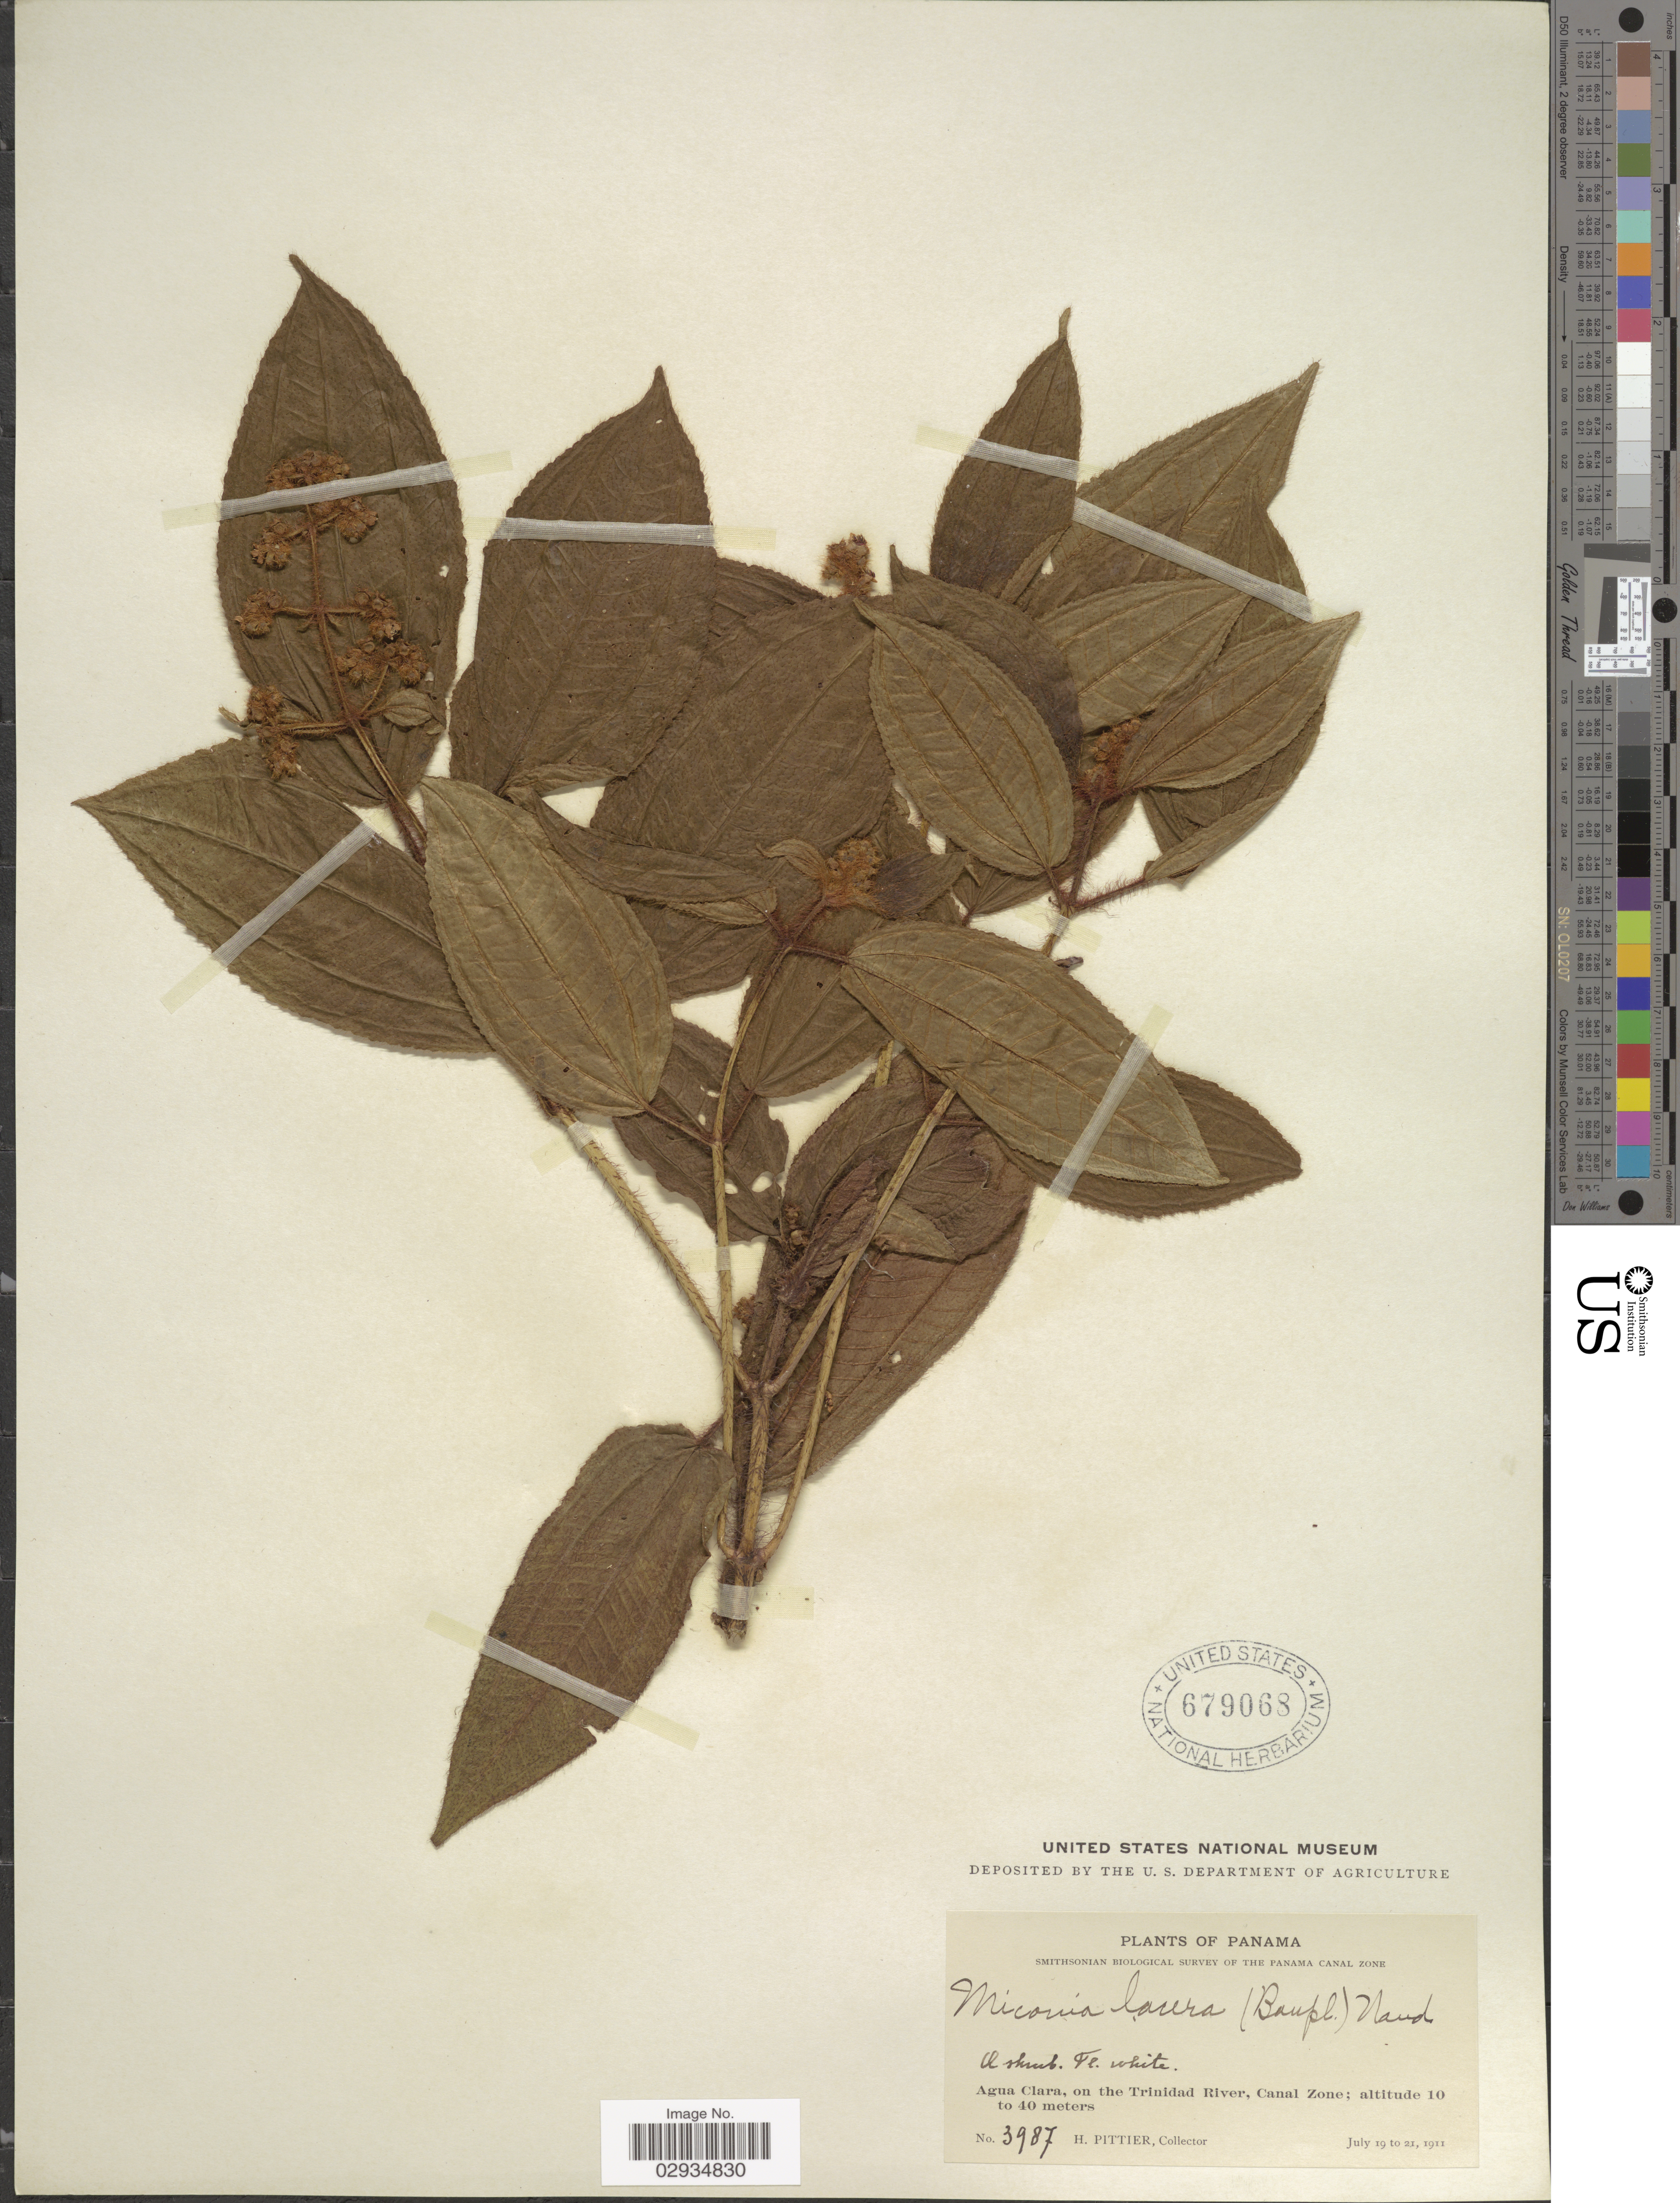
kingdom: Plantae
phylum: Tracheophyta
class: Magnoliopsida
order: Myrtales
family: Melastomataceae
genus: Miconia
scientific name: Miconia lacera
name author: (Bonpl.) Naudin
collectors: H. F. Pittier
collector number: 3987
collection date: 1911-07-19/1911-07-21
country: Panama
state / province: Colón / Panamá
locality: Agua Clara, on the Trinidad River, Canal Zone.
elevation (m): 10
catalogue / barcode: US 679068